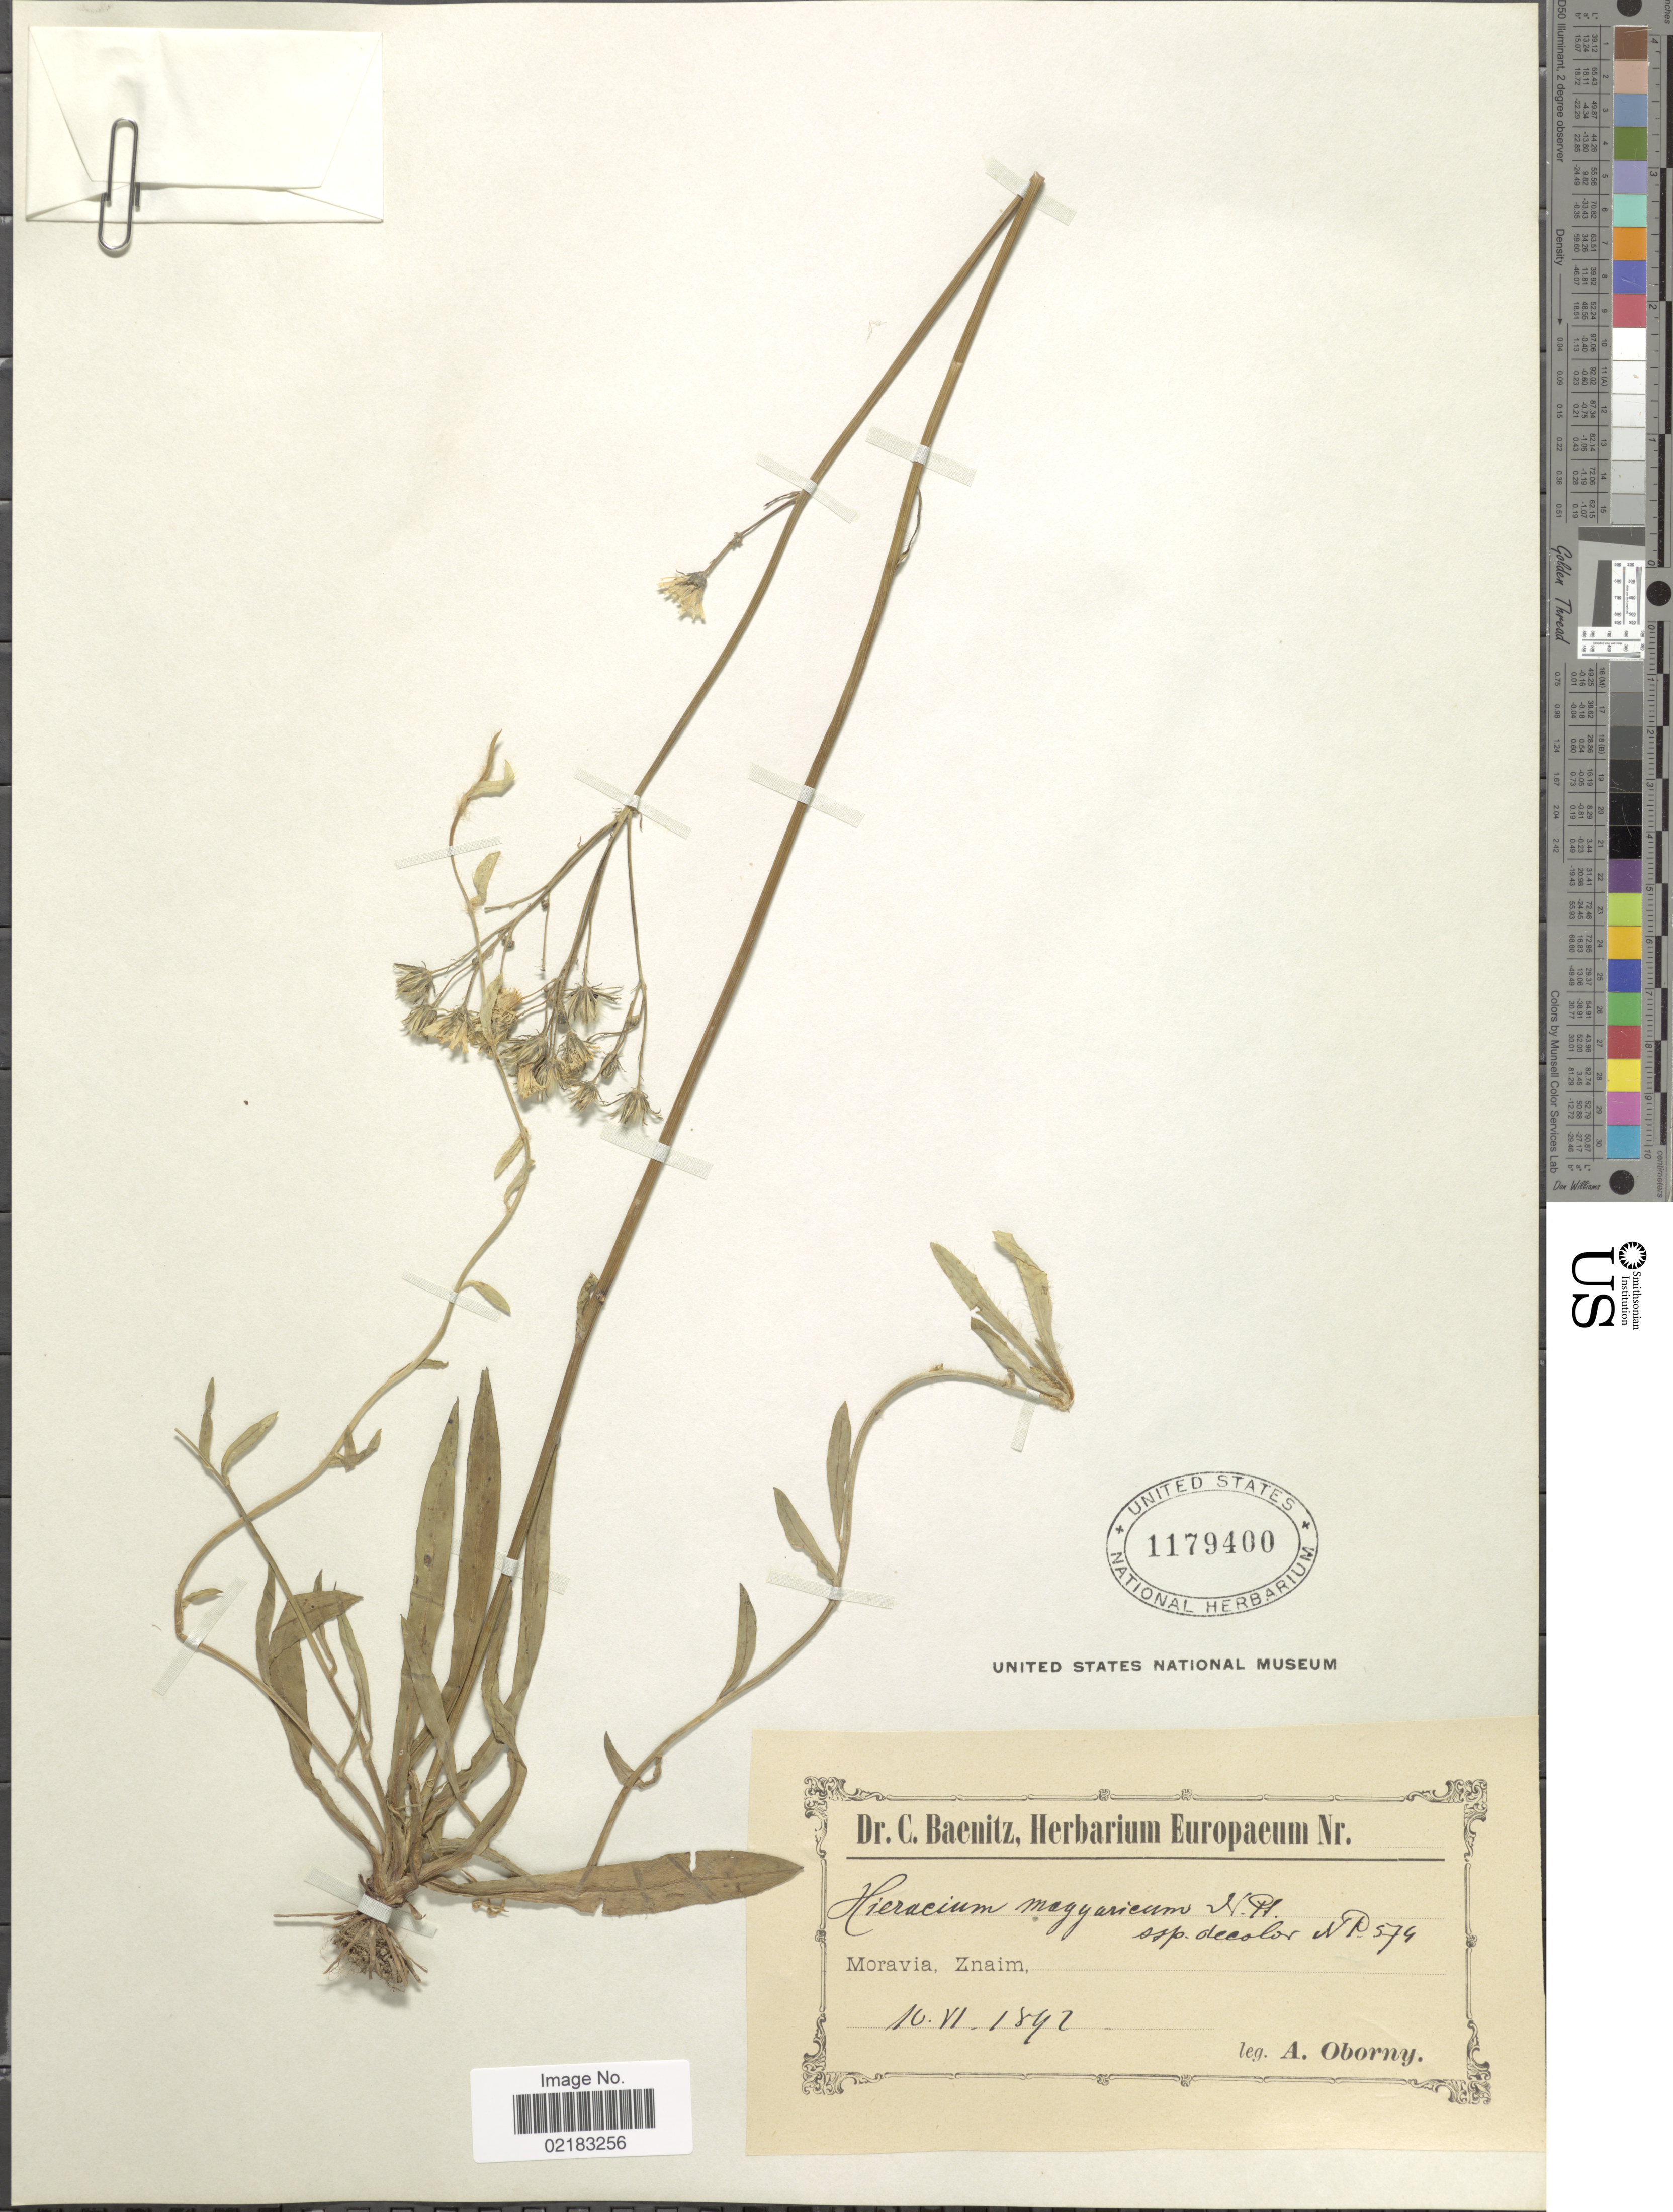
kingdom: Plantae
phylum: Tracheophyta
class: Magnoliopsida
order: Asterales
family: Asteraceae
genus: Pilosella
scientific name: Pilosella piloselloides subsp. magyarica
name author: (Peter) S. Bräut. & Greuter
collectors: A. Oborny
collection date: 1892-06-10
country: Czechia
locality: Moravia, Znaim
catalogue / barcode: US 1179400